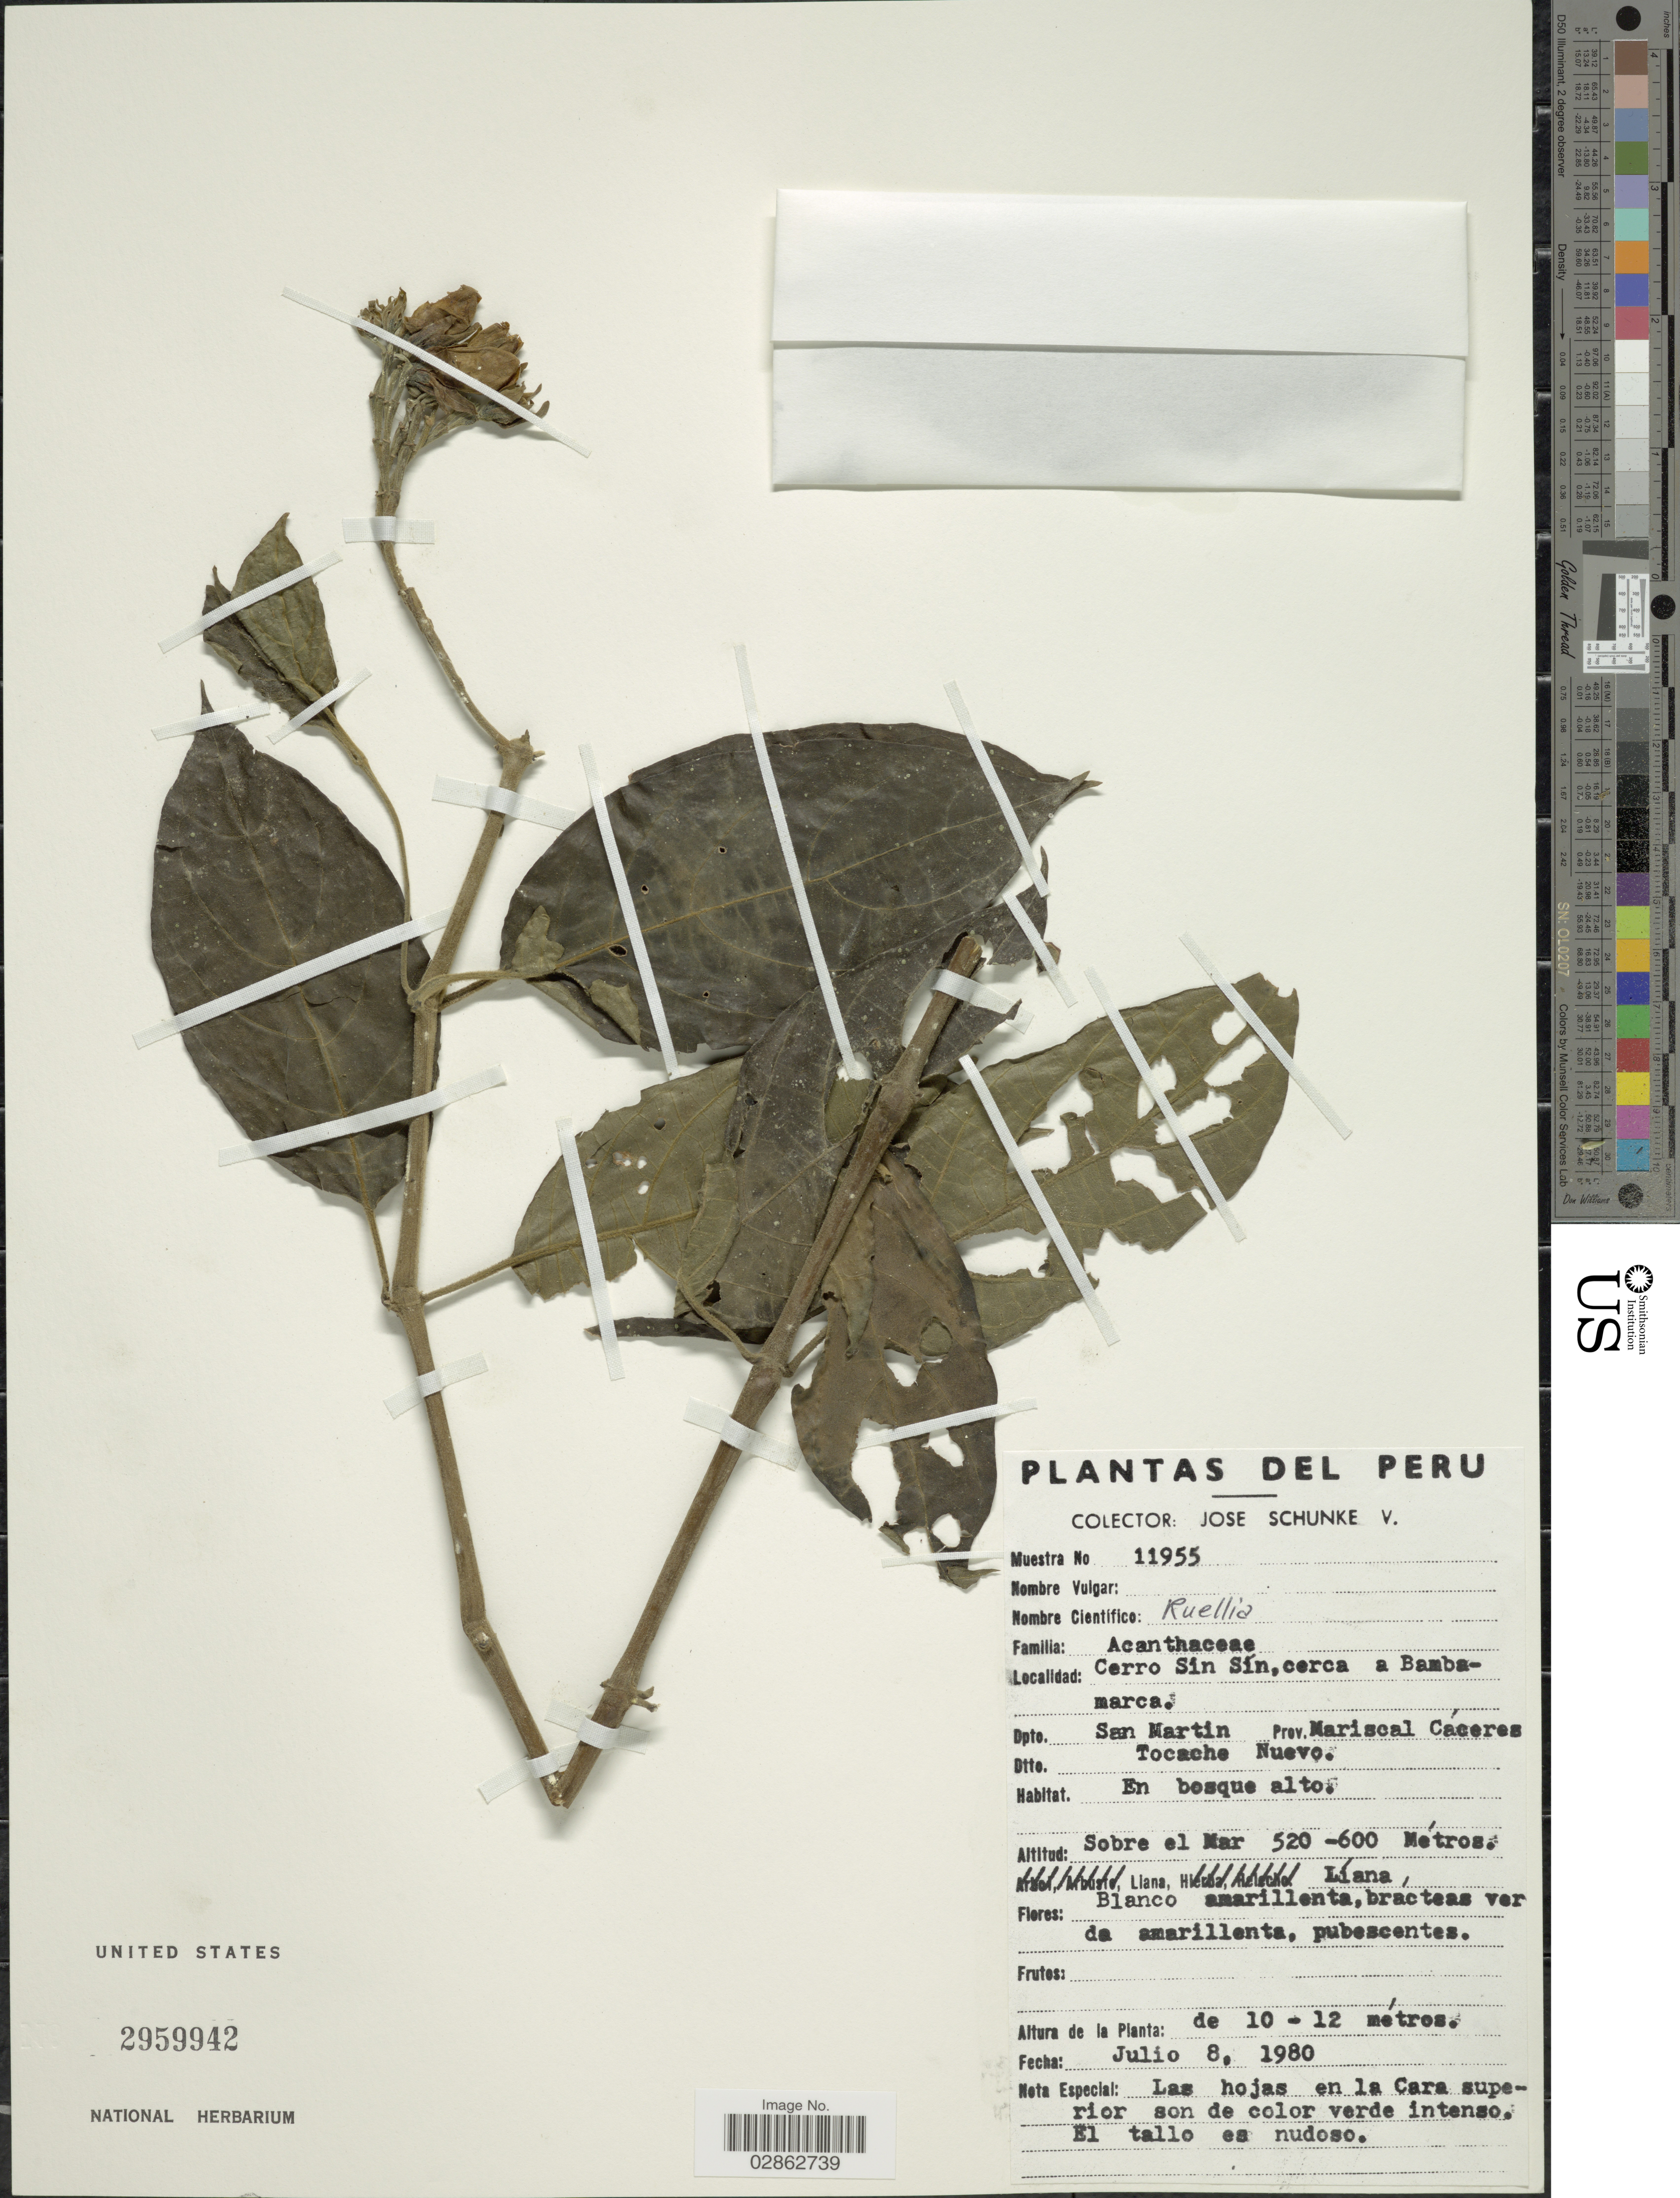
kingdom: Plantae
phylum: Tracheophyta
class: Magnoliopsida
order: Lamiales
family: Acanthaceae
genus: Ruellia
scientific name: Ruellia sp.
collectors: J. Schunke Vigo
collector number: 11955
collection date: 1980-07-08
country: Peru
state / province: San Martín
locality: Cerro Sín Sín, cerca a Bambamarca. Dpto. San Martin. Prov. Mariscal Cáceres. Dtto. Tocache Nuevo.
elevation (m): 520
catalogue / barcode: US 2959942